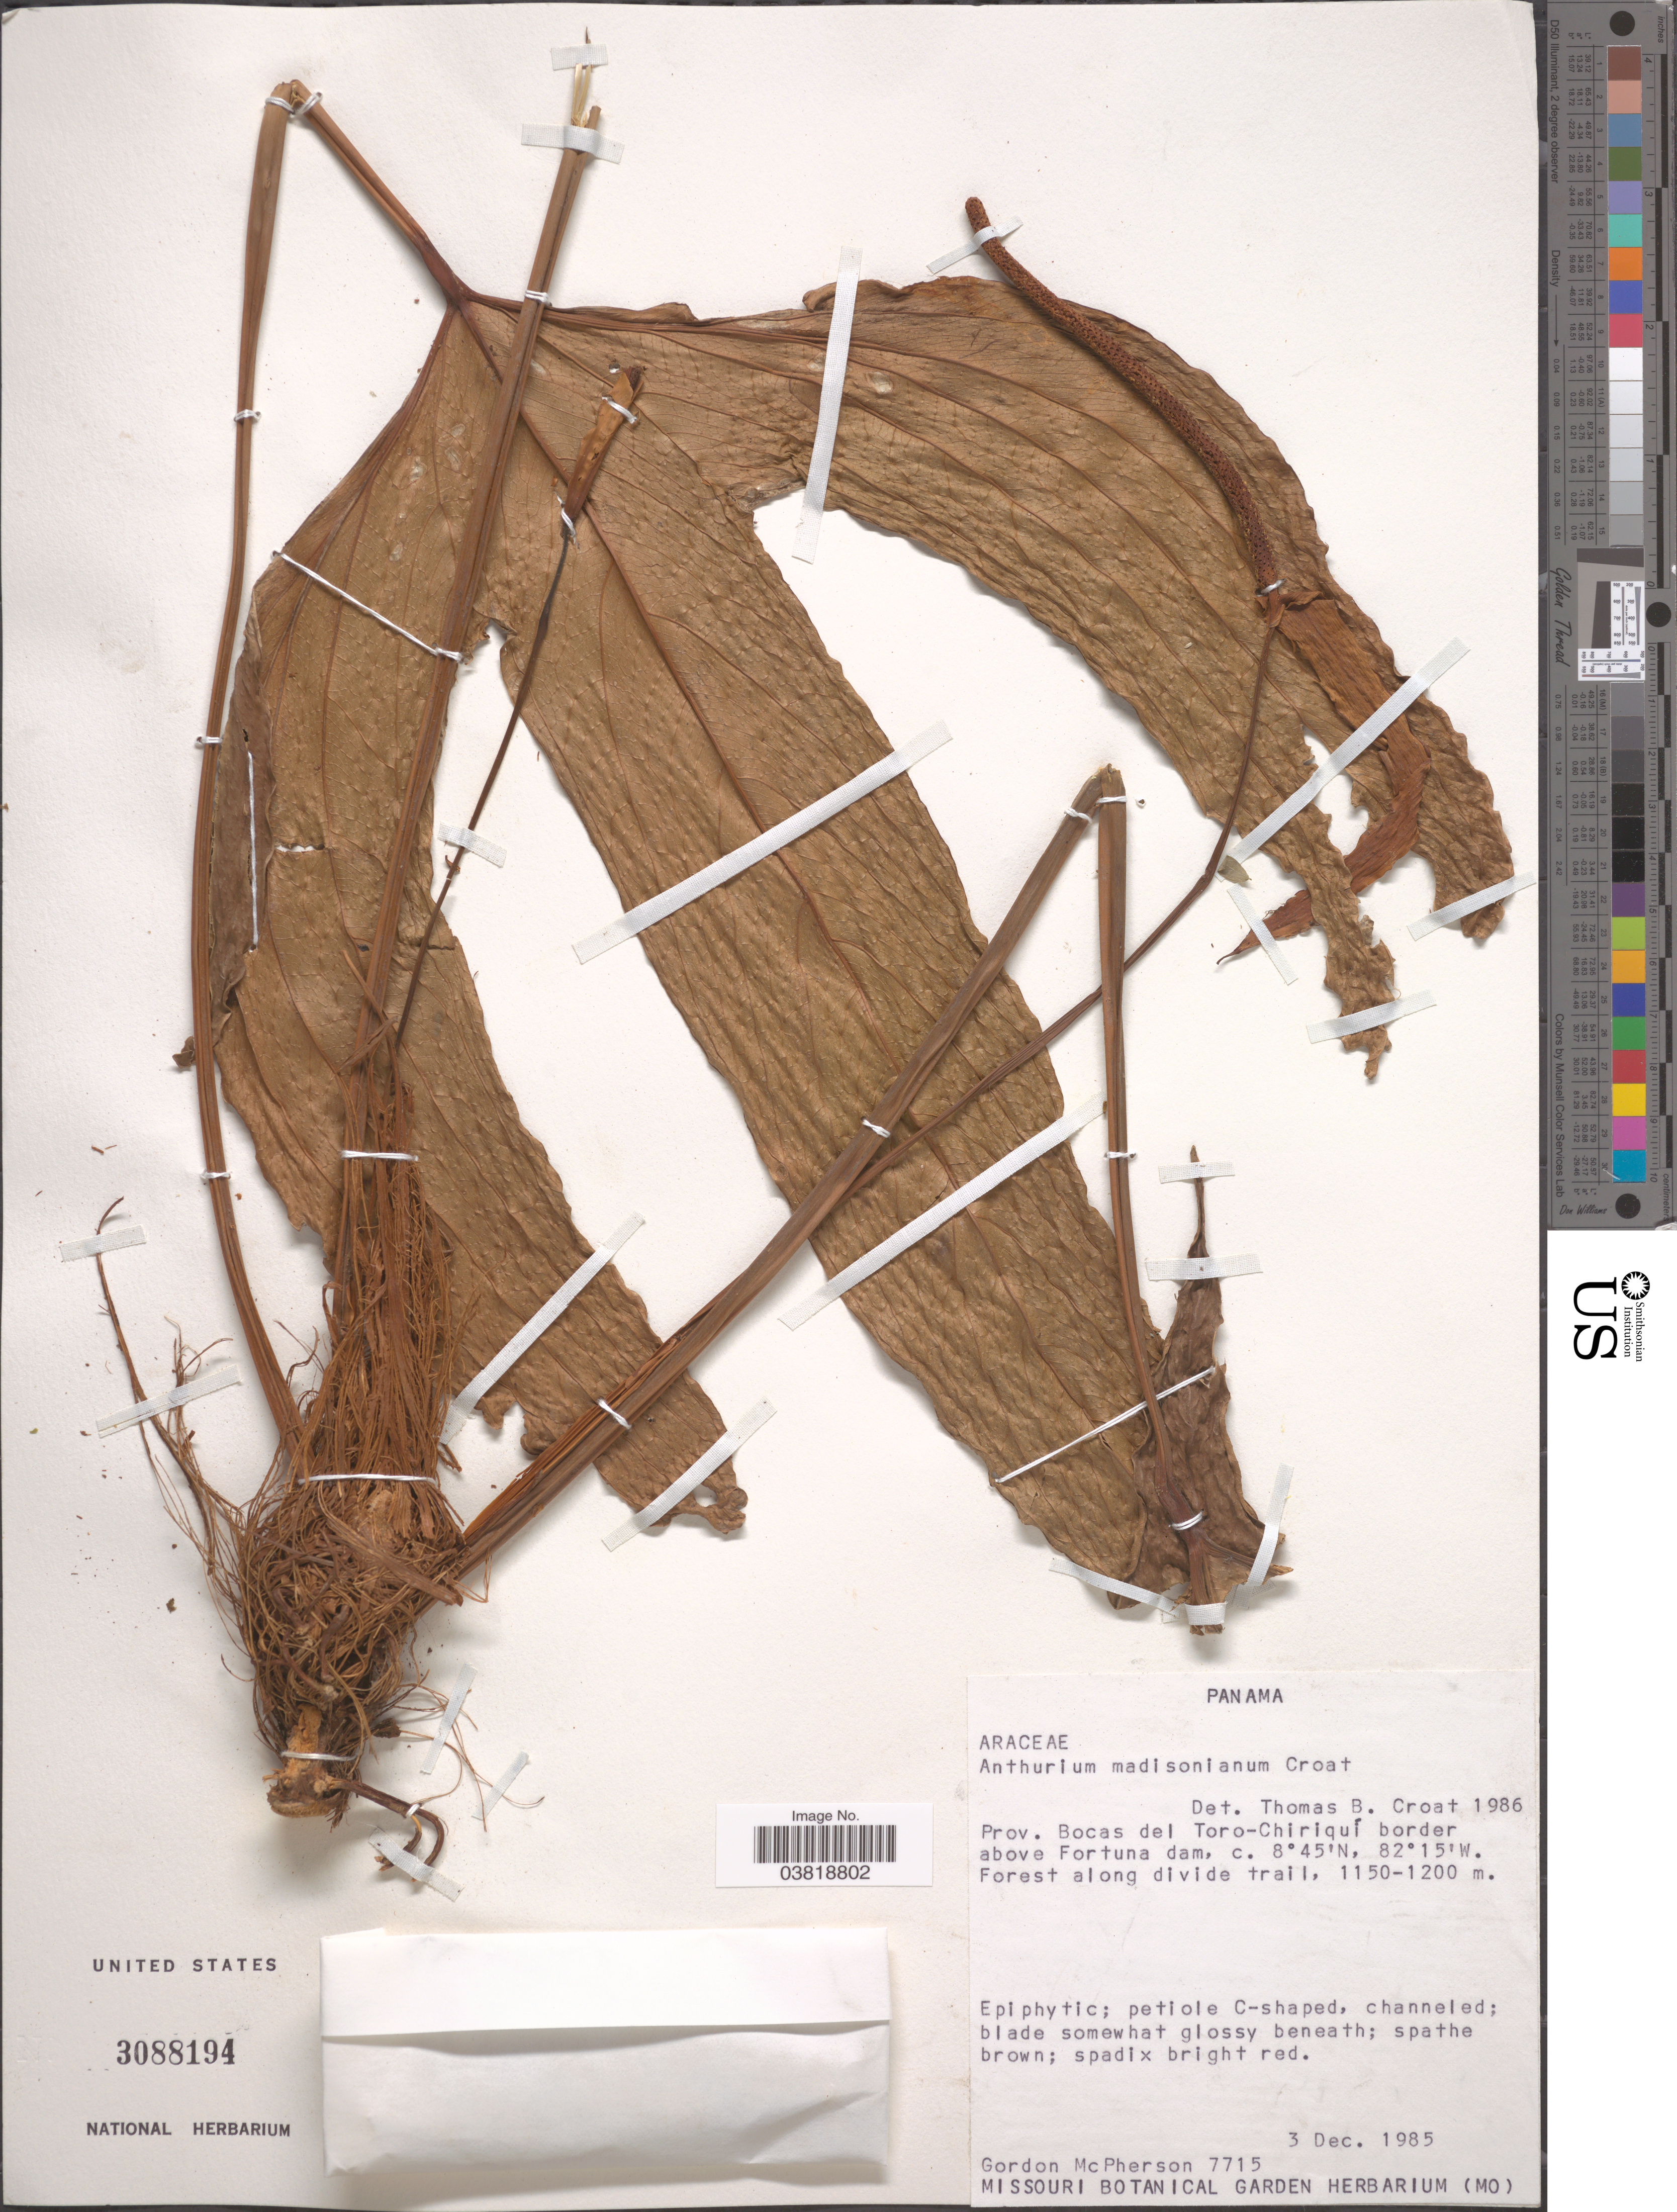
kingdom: Plantae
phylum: Tracheophyta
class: Liliopsida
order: Alismatales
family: Araceae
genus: Anthurium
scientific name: Anthurium madisonianum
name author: Croat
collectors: G. McPherson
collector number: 7715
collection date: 1985-12-03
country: Panama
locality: Prov. Bocas del Toro-Chiriquí border above Fortuna dam, Forest along divide trail.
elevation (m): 1150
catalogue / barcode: US 3088194